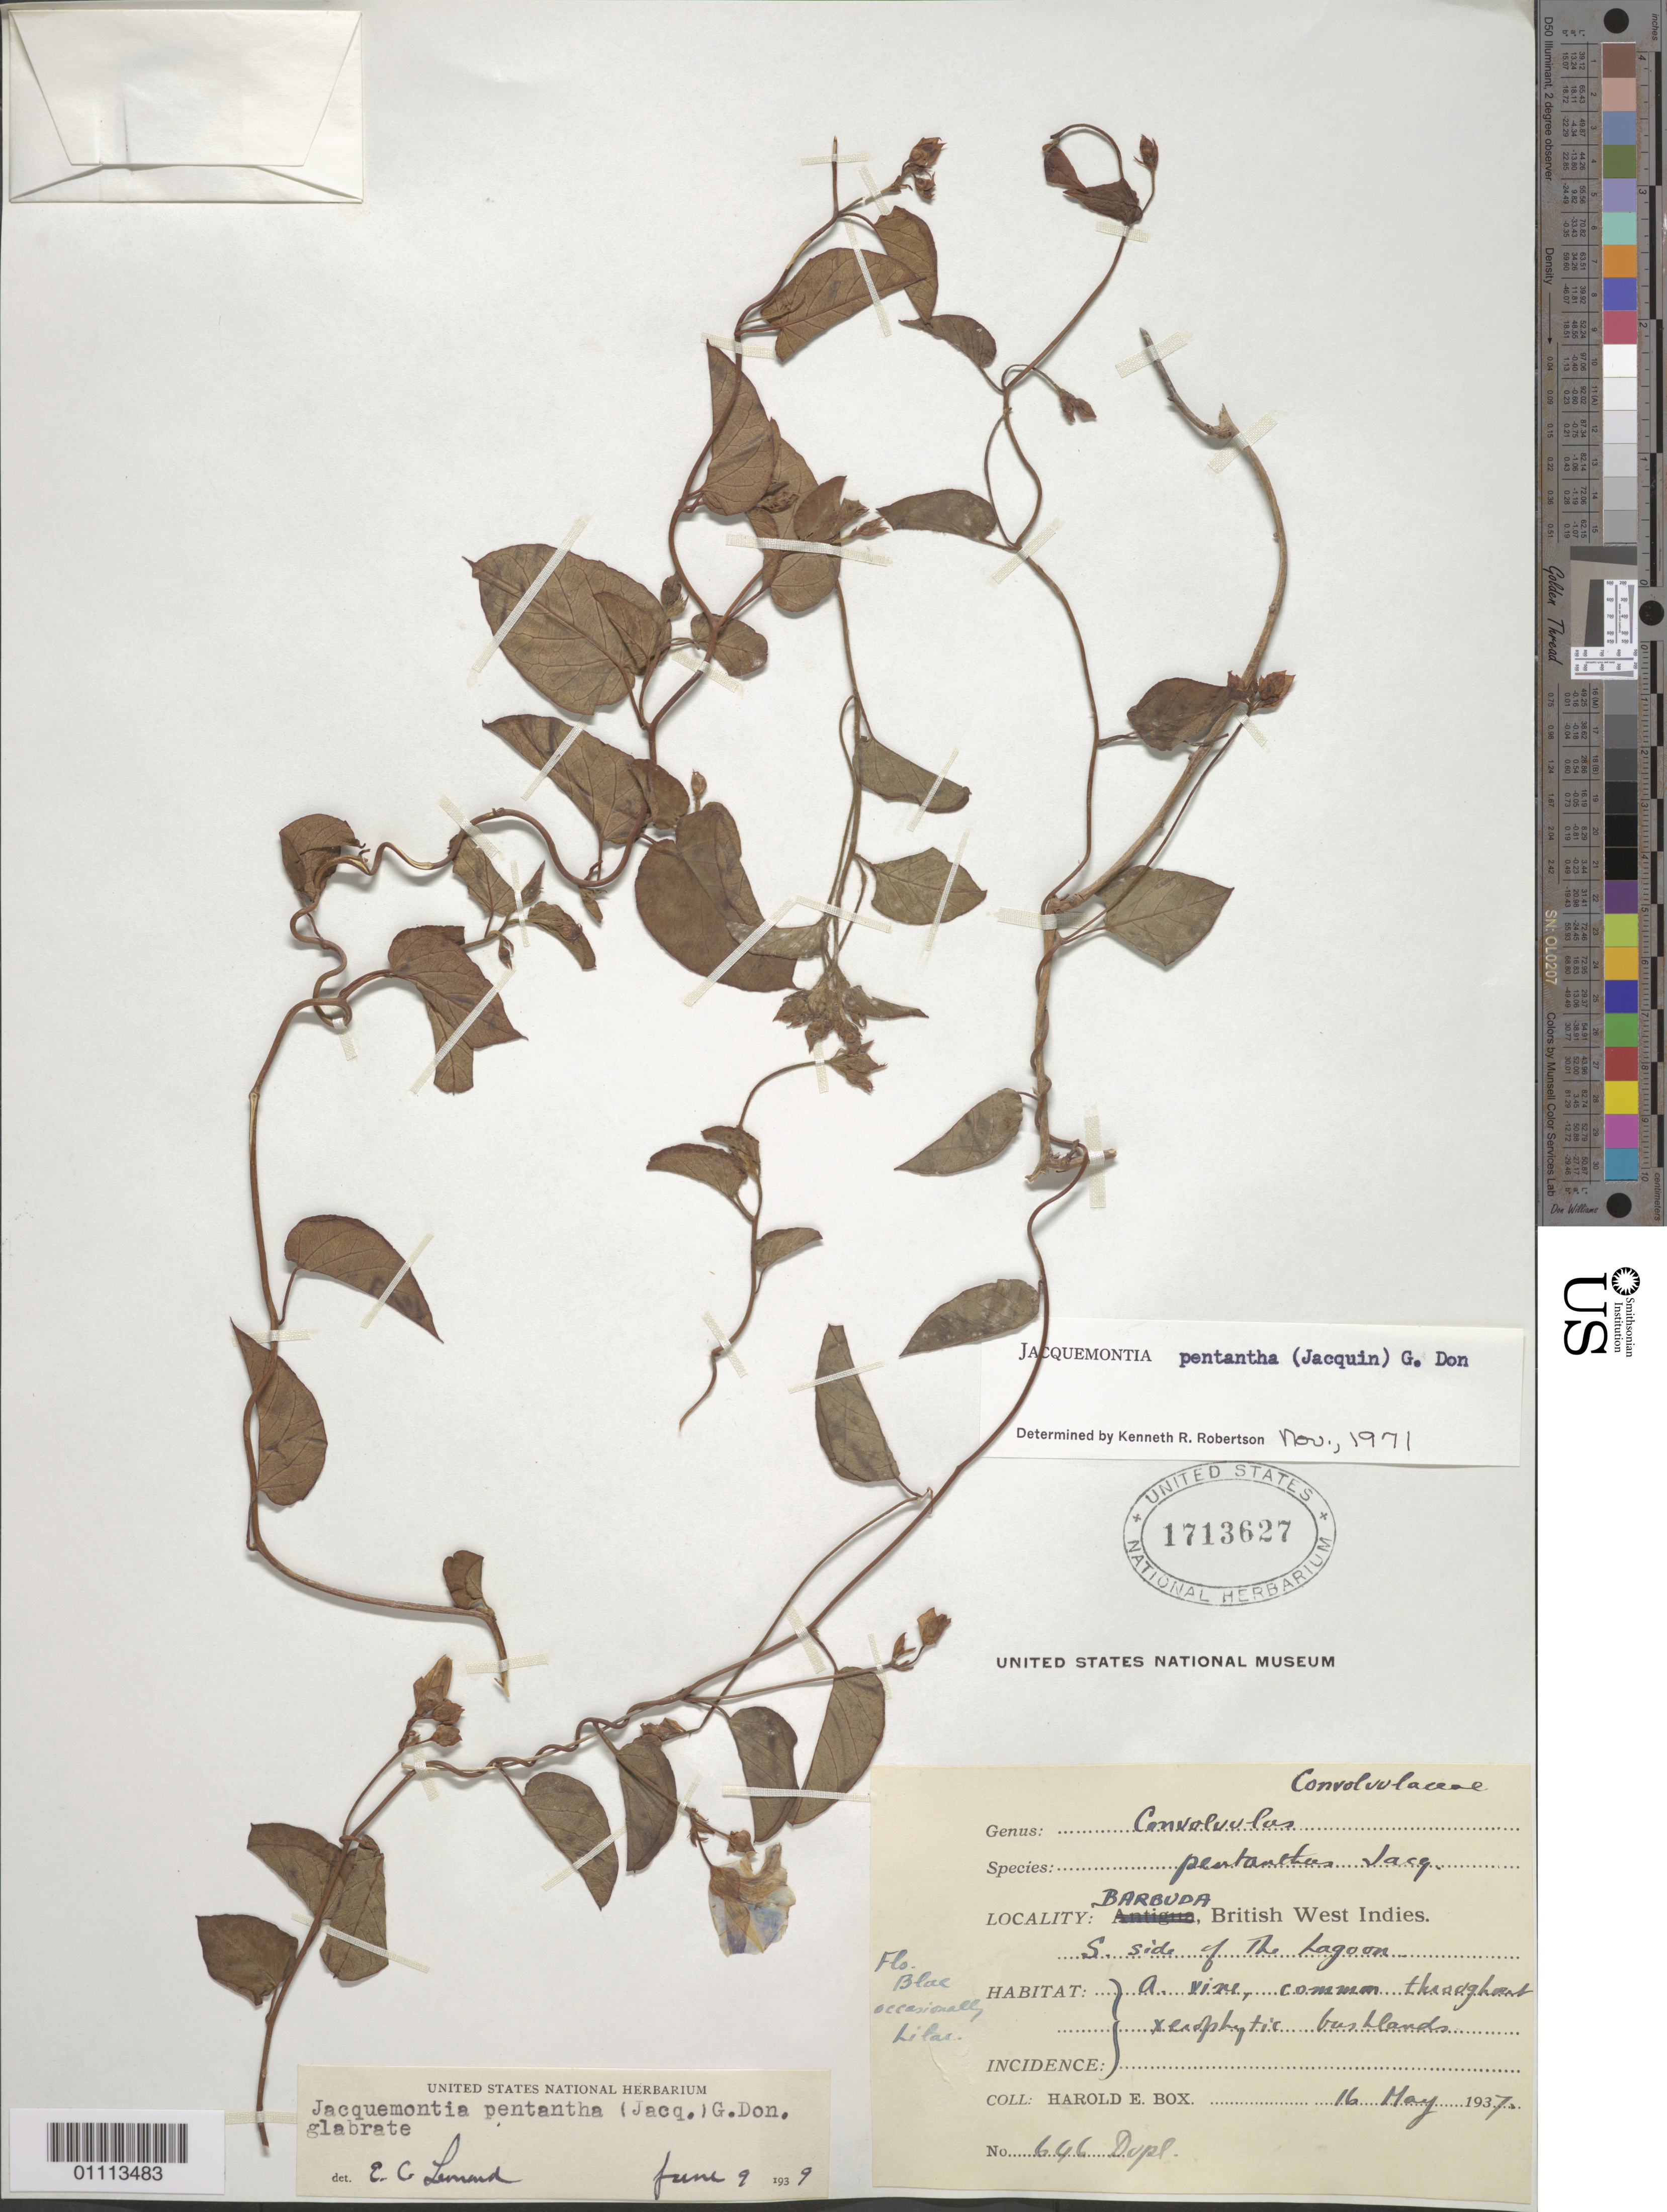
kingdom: Plantae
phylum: Tracheophyta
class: Magnoliopsida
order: Solanales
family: Convolvulaceae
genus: Jacquemontia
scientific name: Jacquemontia pentanthos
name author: (Jacq.) G. Don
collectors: H. E. Box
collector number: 646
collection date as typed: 16 May 1937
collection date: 1937-05-16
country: Antigua and Barbuda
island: Barbuda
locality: S. side of the lagoon.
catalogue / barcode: US 1713627